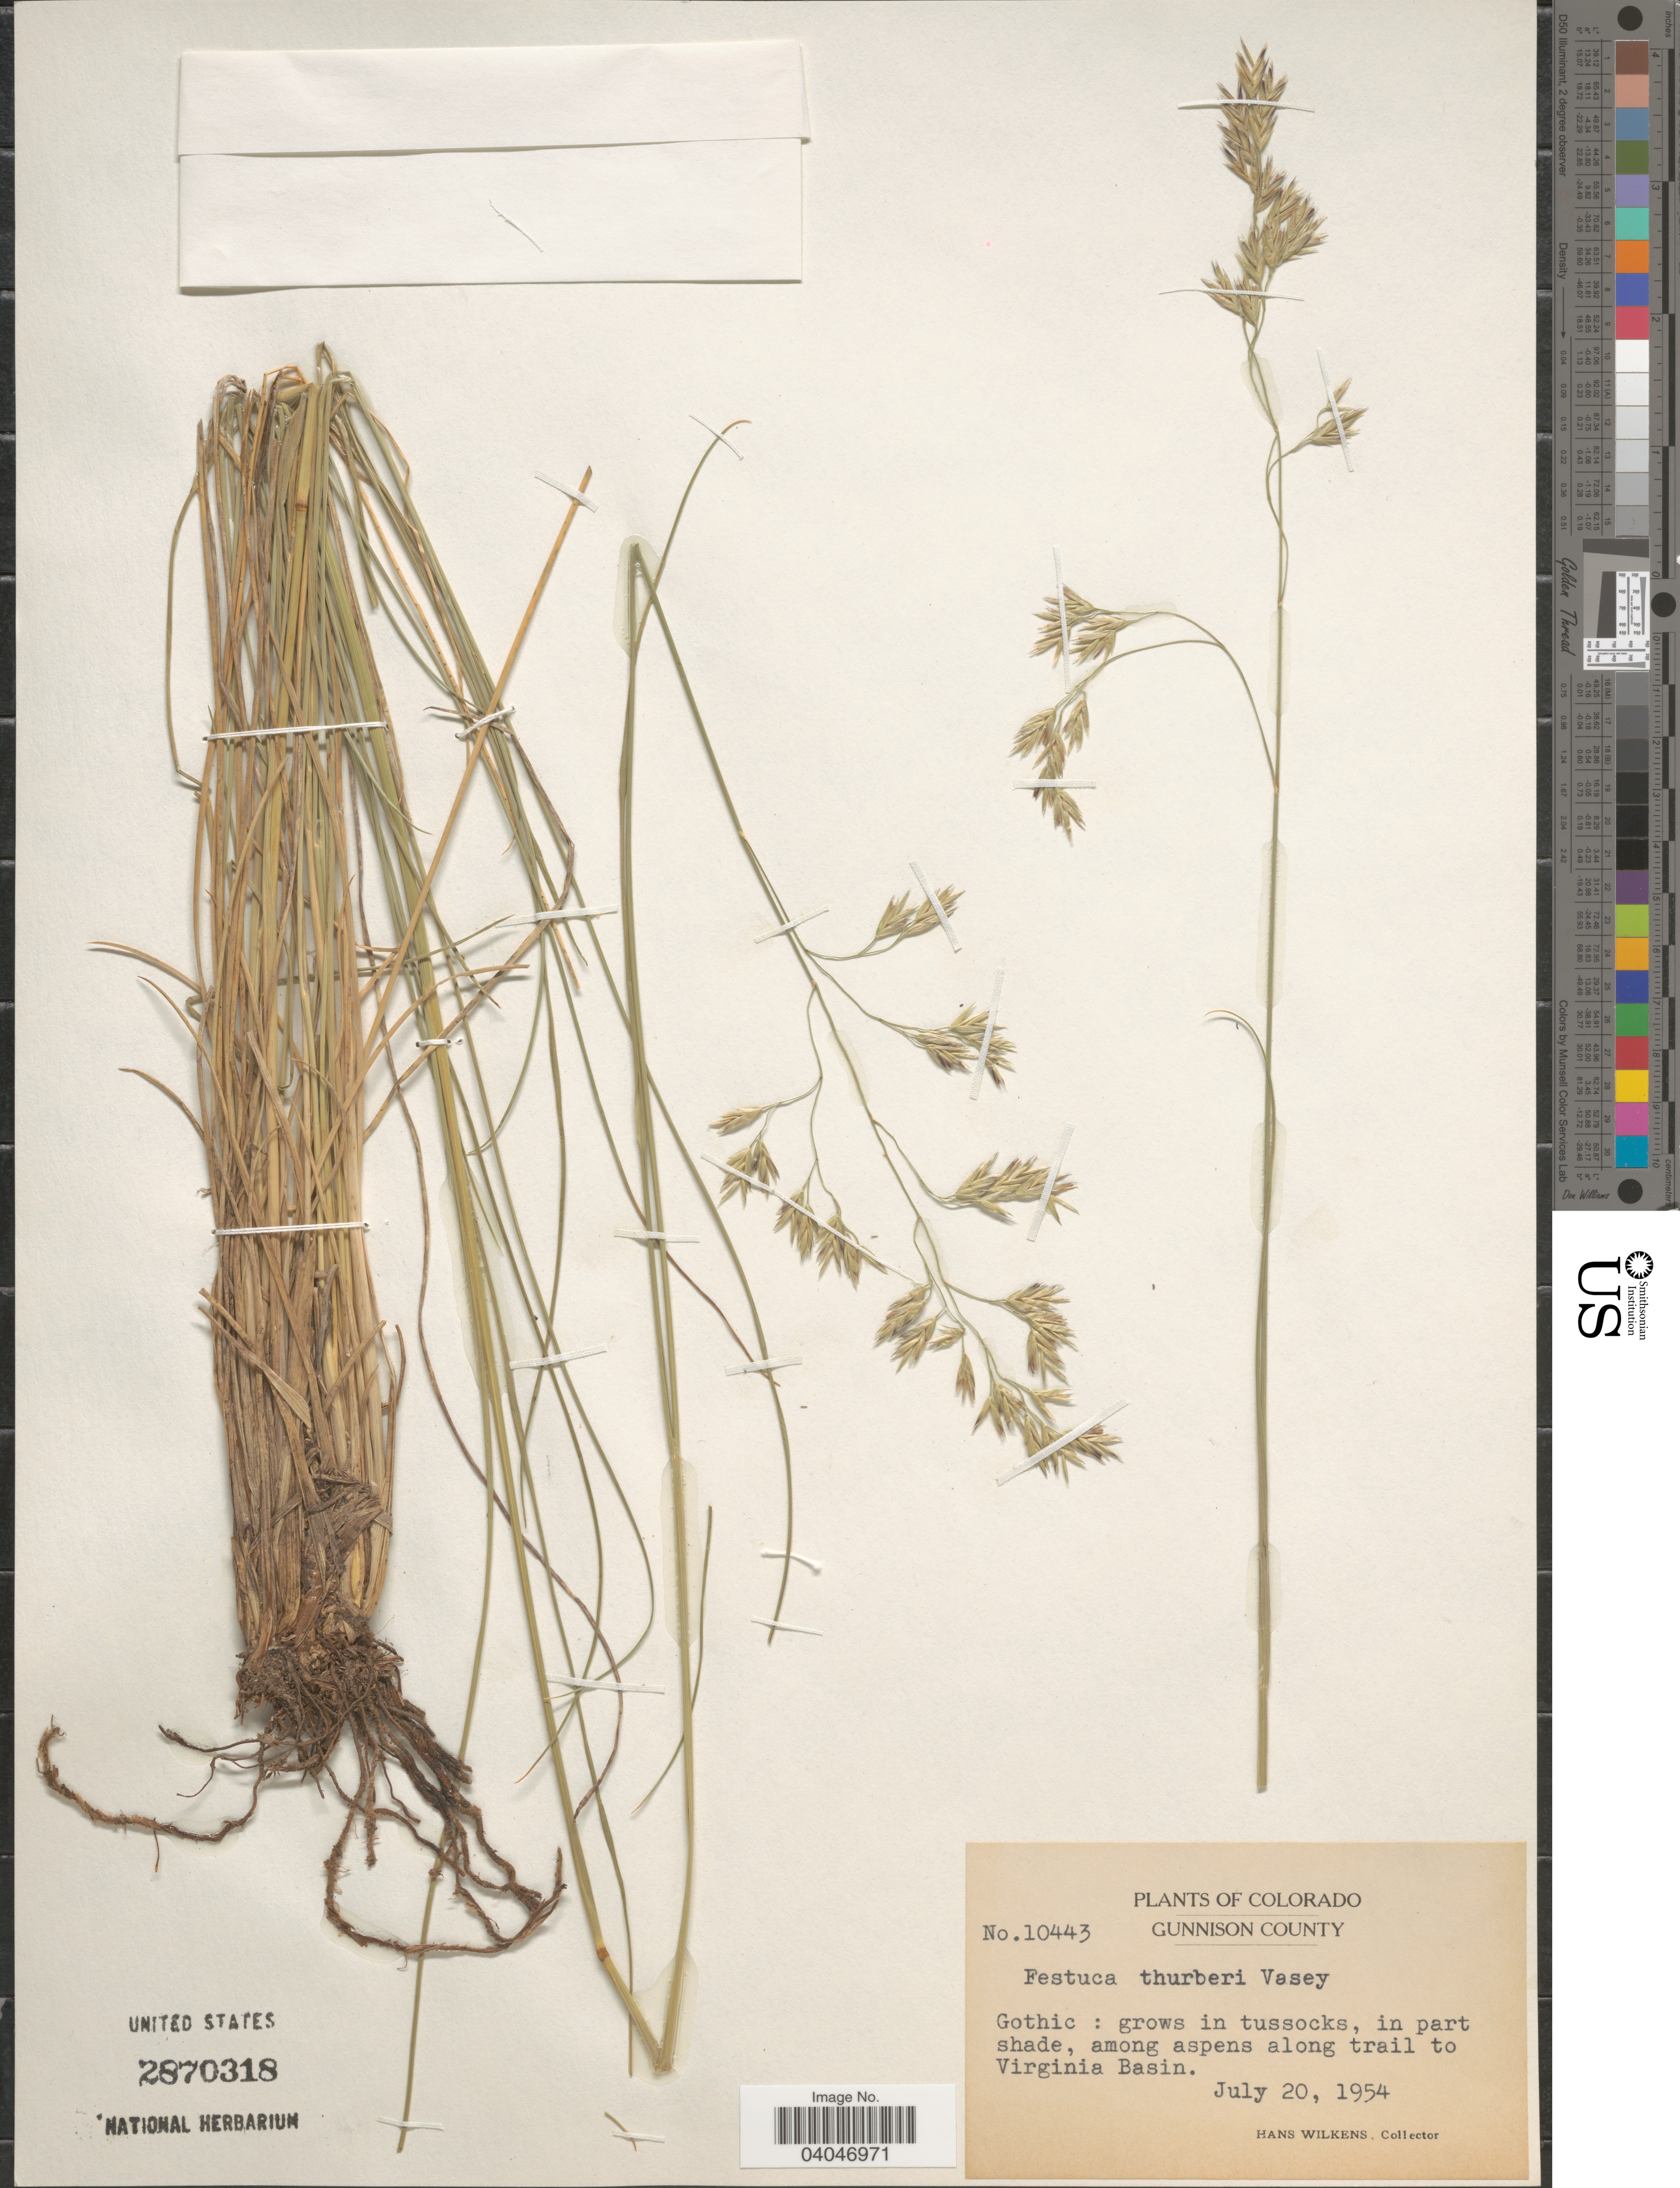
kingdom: Plantae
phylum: Tracheophyta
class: Liliopsida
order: Poales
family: Poaceae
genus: Festuca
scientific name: Festuca thurberi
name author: Vasey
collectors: H. Wilkens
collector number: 10443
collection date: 1954-07-20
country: United States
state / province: Colorado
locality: Gunnison County. Gothic : along trail to Virginia Basin.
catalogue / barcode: US 2870318